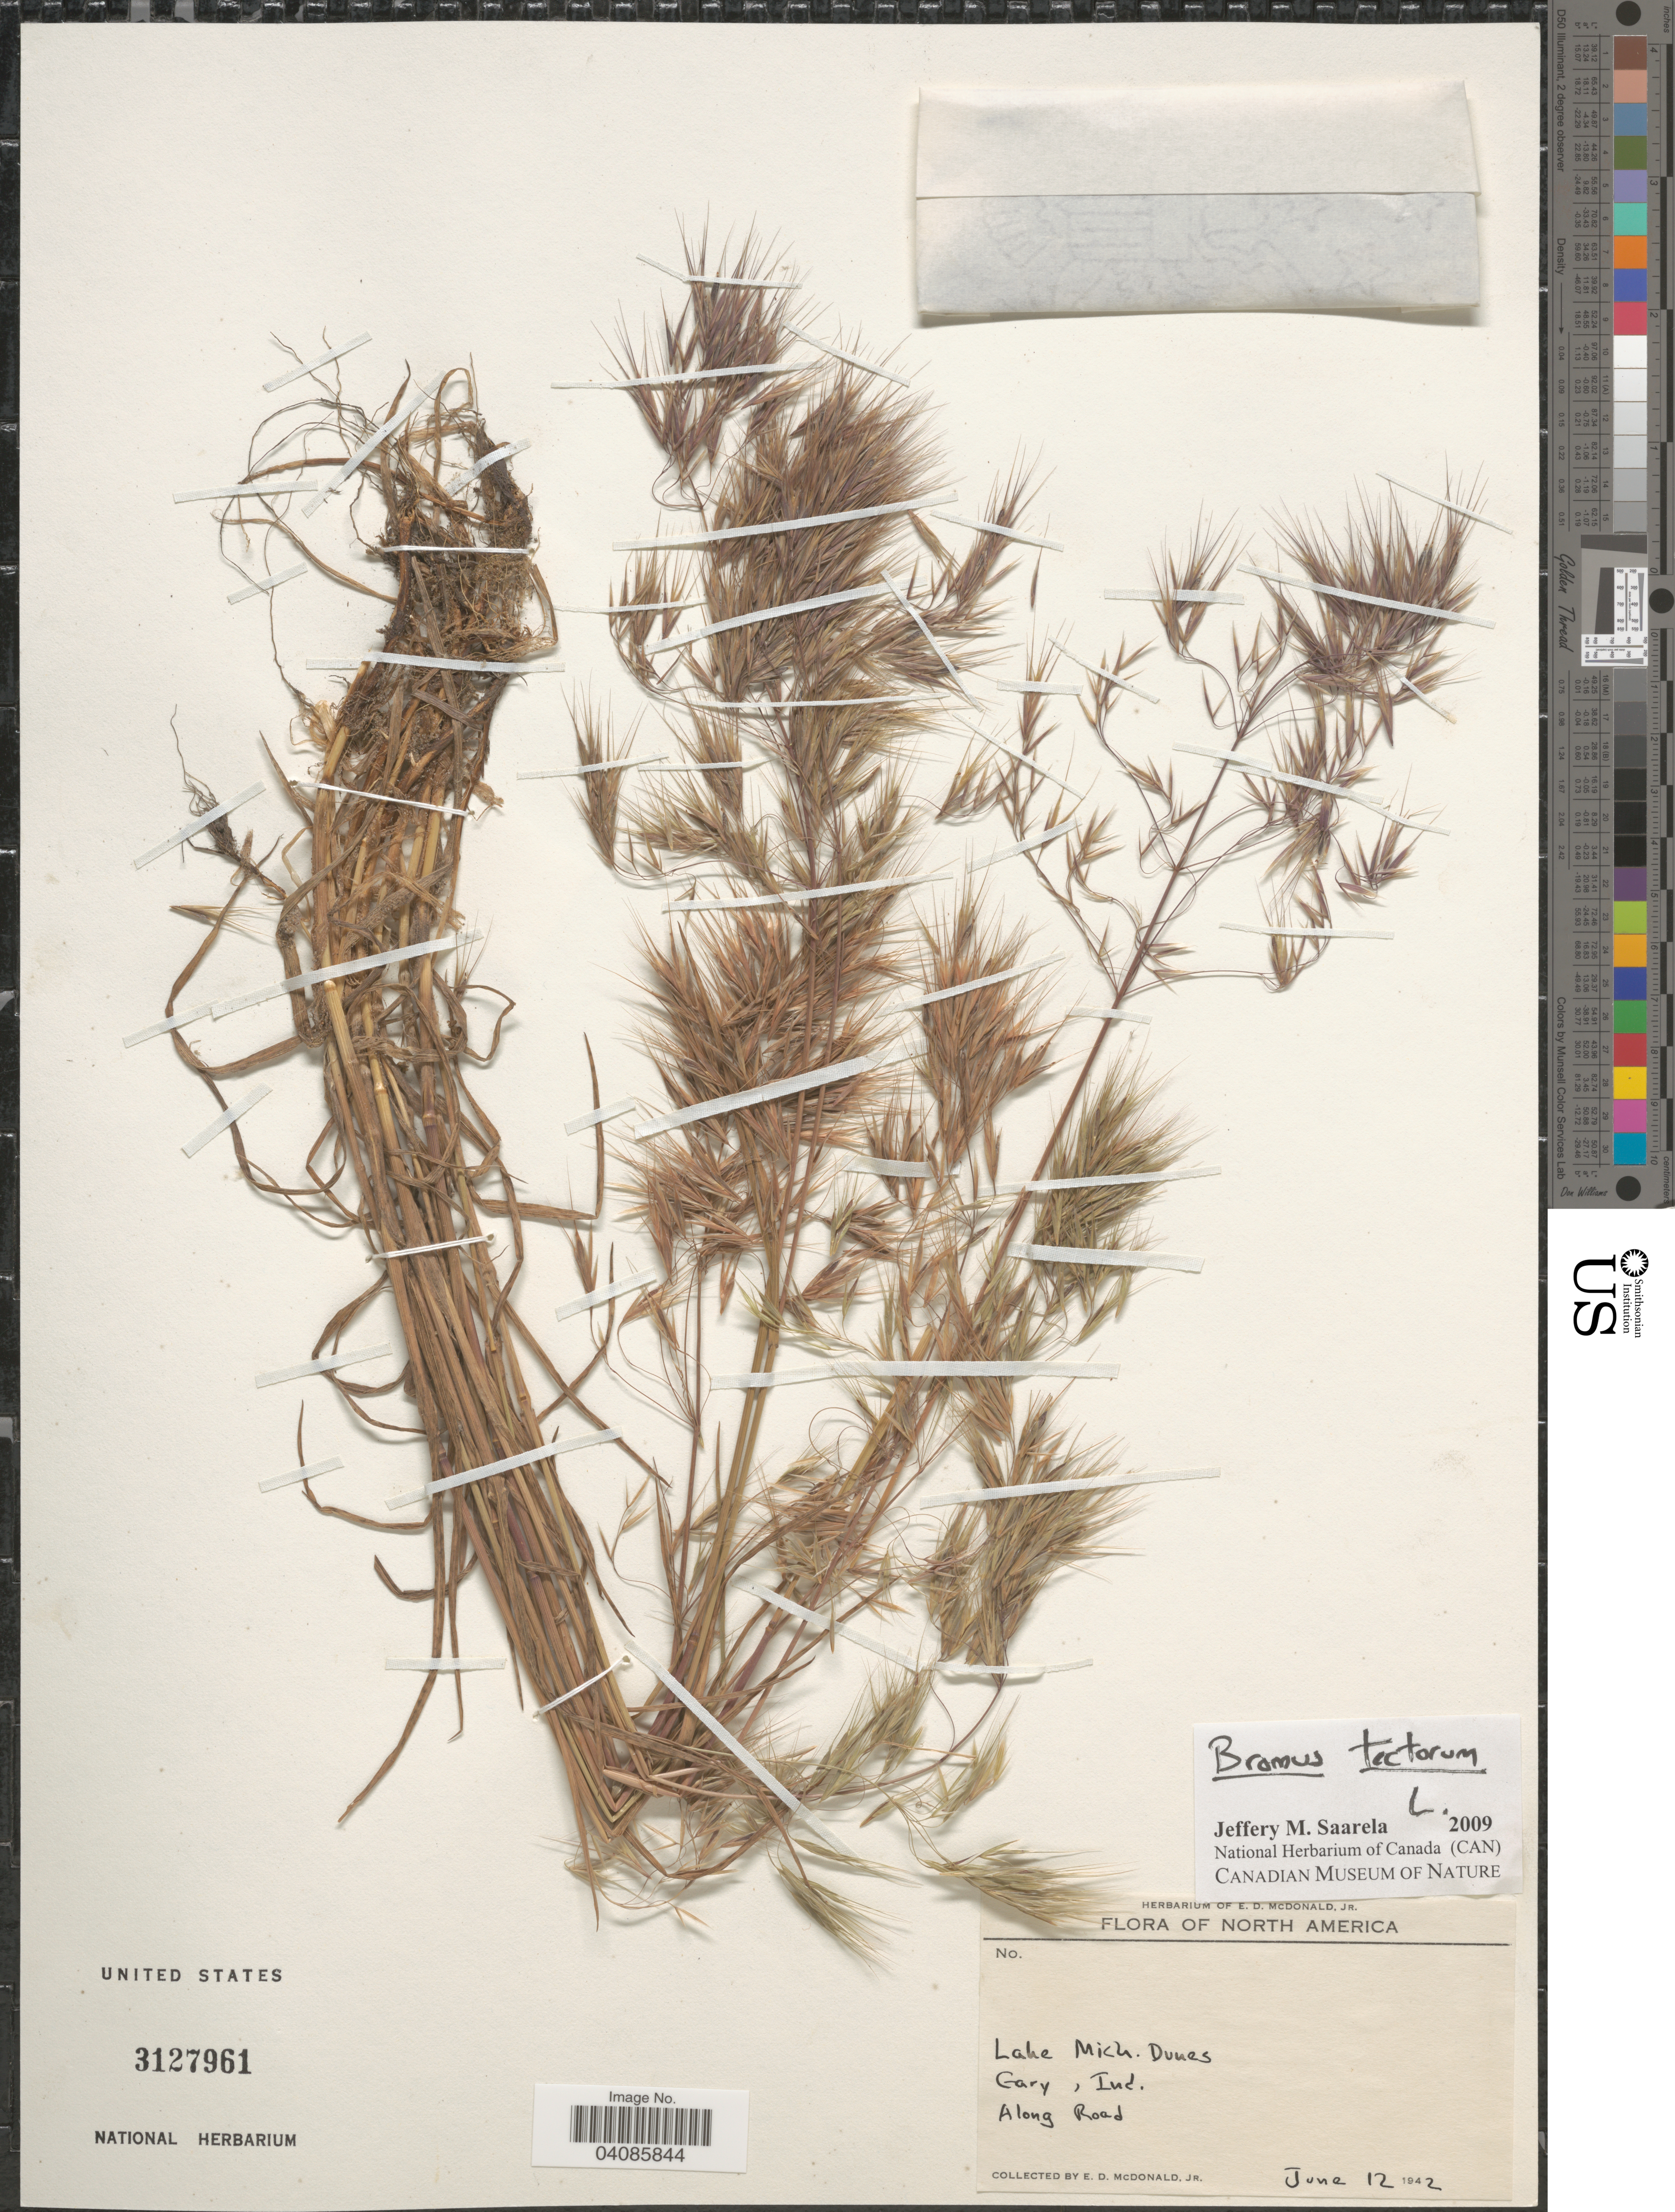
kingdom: Plantae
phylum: Tracheophyta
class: Liliopsida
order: Poales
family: Poaceae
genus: Bromus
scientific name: Bromus tectorum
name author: L.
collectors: E. D. McDonald Jr.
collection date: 1942-06-12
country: United States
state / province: Indiana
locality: Lake Mich. Dunes. Gary. Along Road.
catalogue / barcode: US 3127961